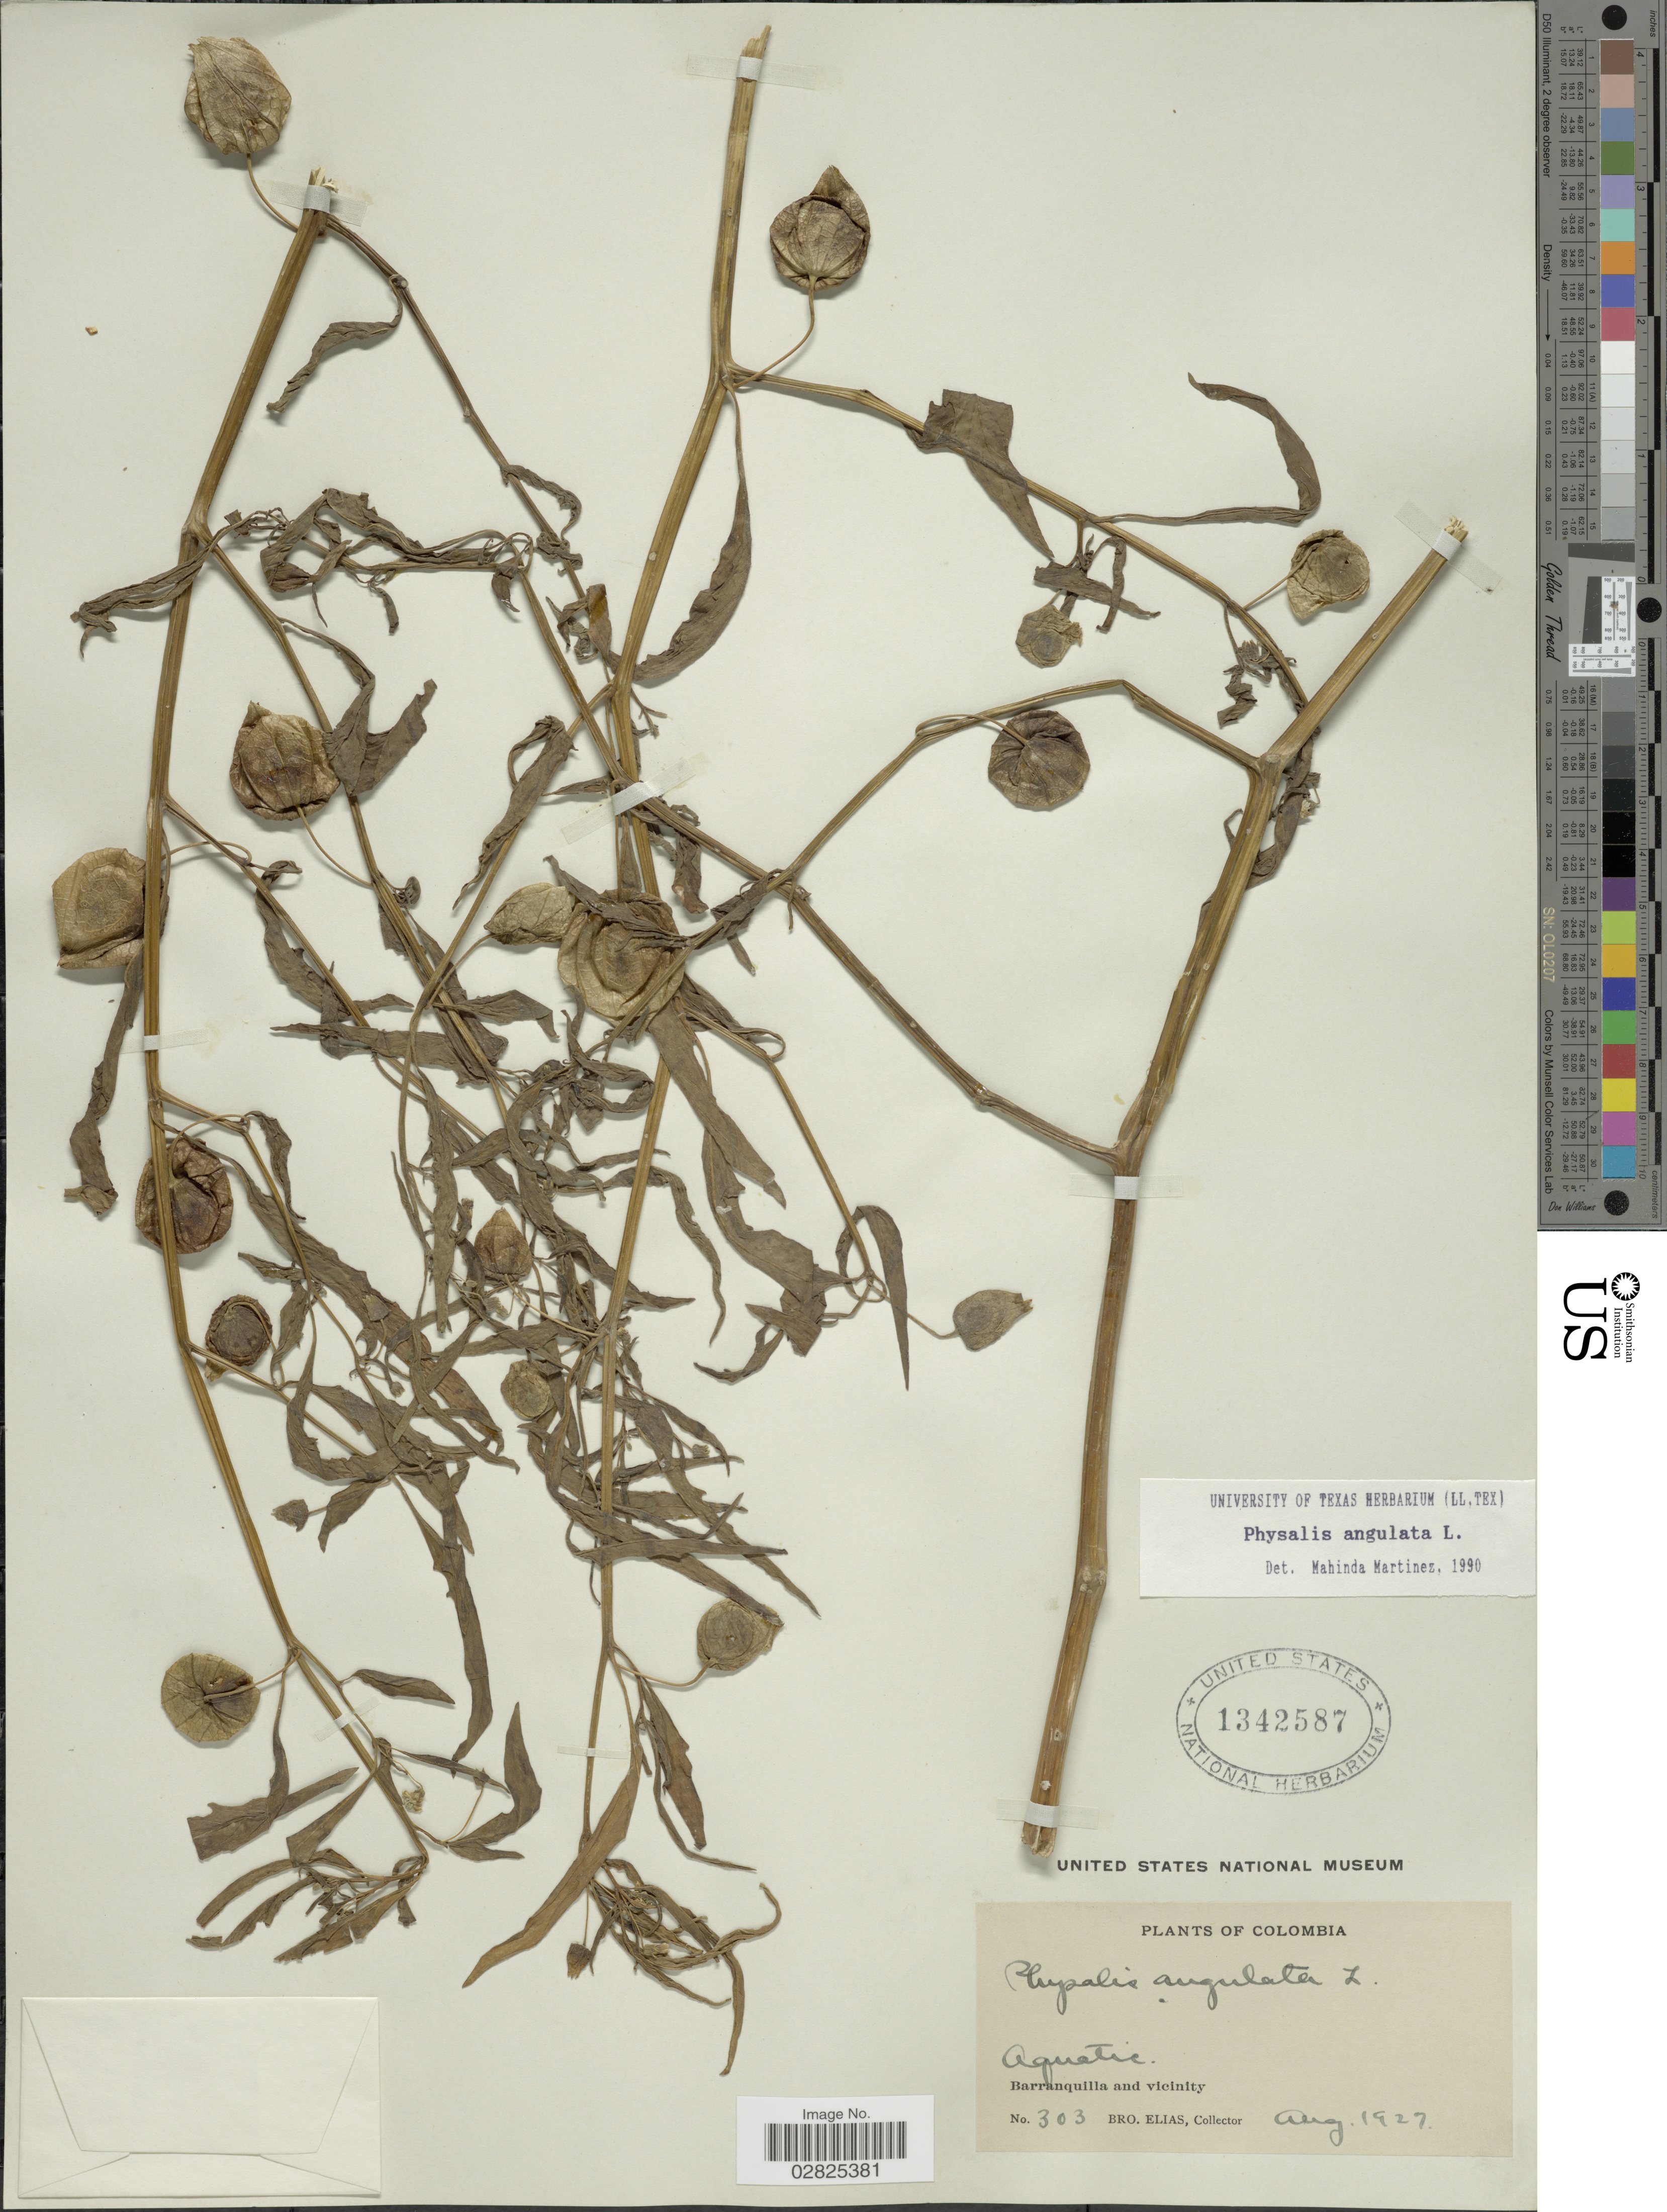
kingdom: Plantae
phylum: Tracheophyta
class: Magnoliopsida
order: Solanales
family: Solanaceae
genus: Physalis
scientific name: Physalis angulata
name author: L.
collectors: Bro. Elias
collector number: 303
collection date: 1927-08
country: Colombia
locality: Aquatic. Barranquilla and vicinity.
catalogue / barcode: US 1342587